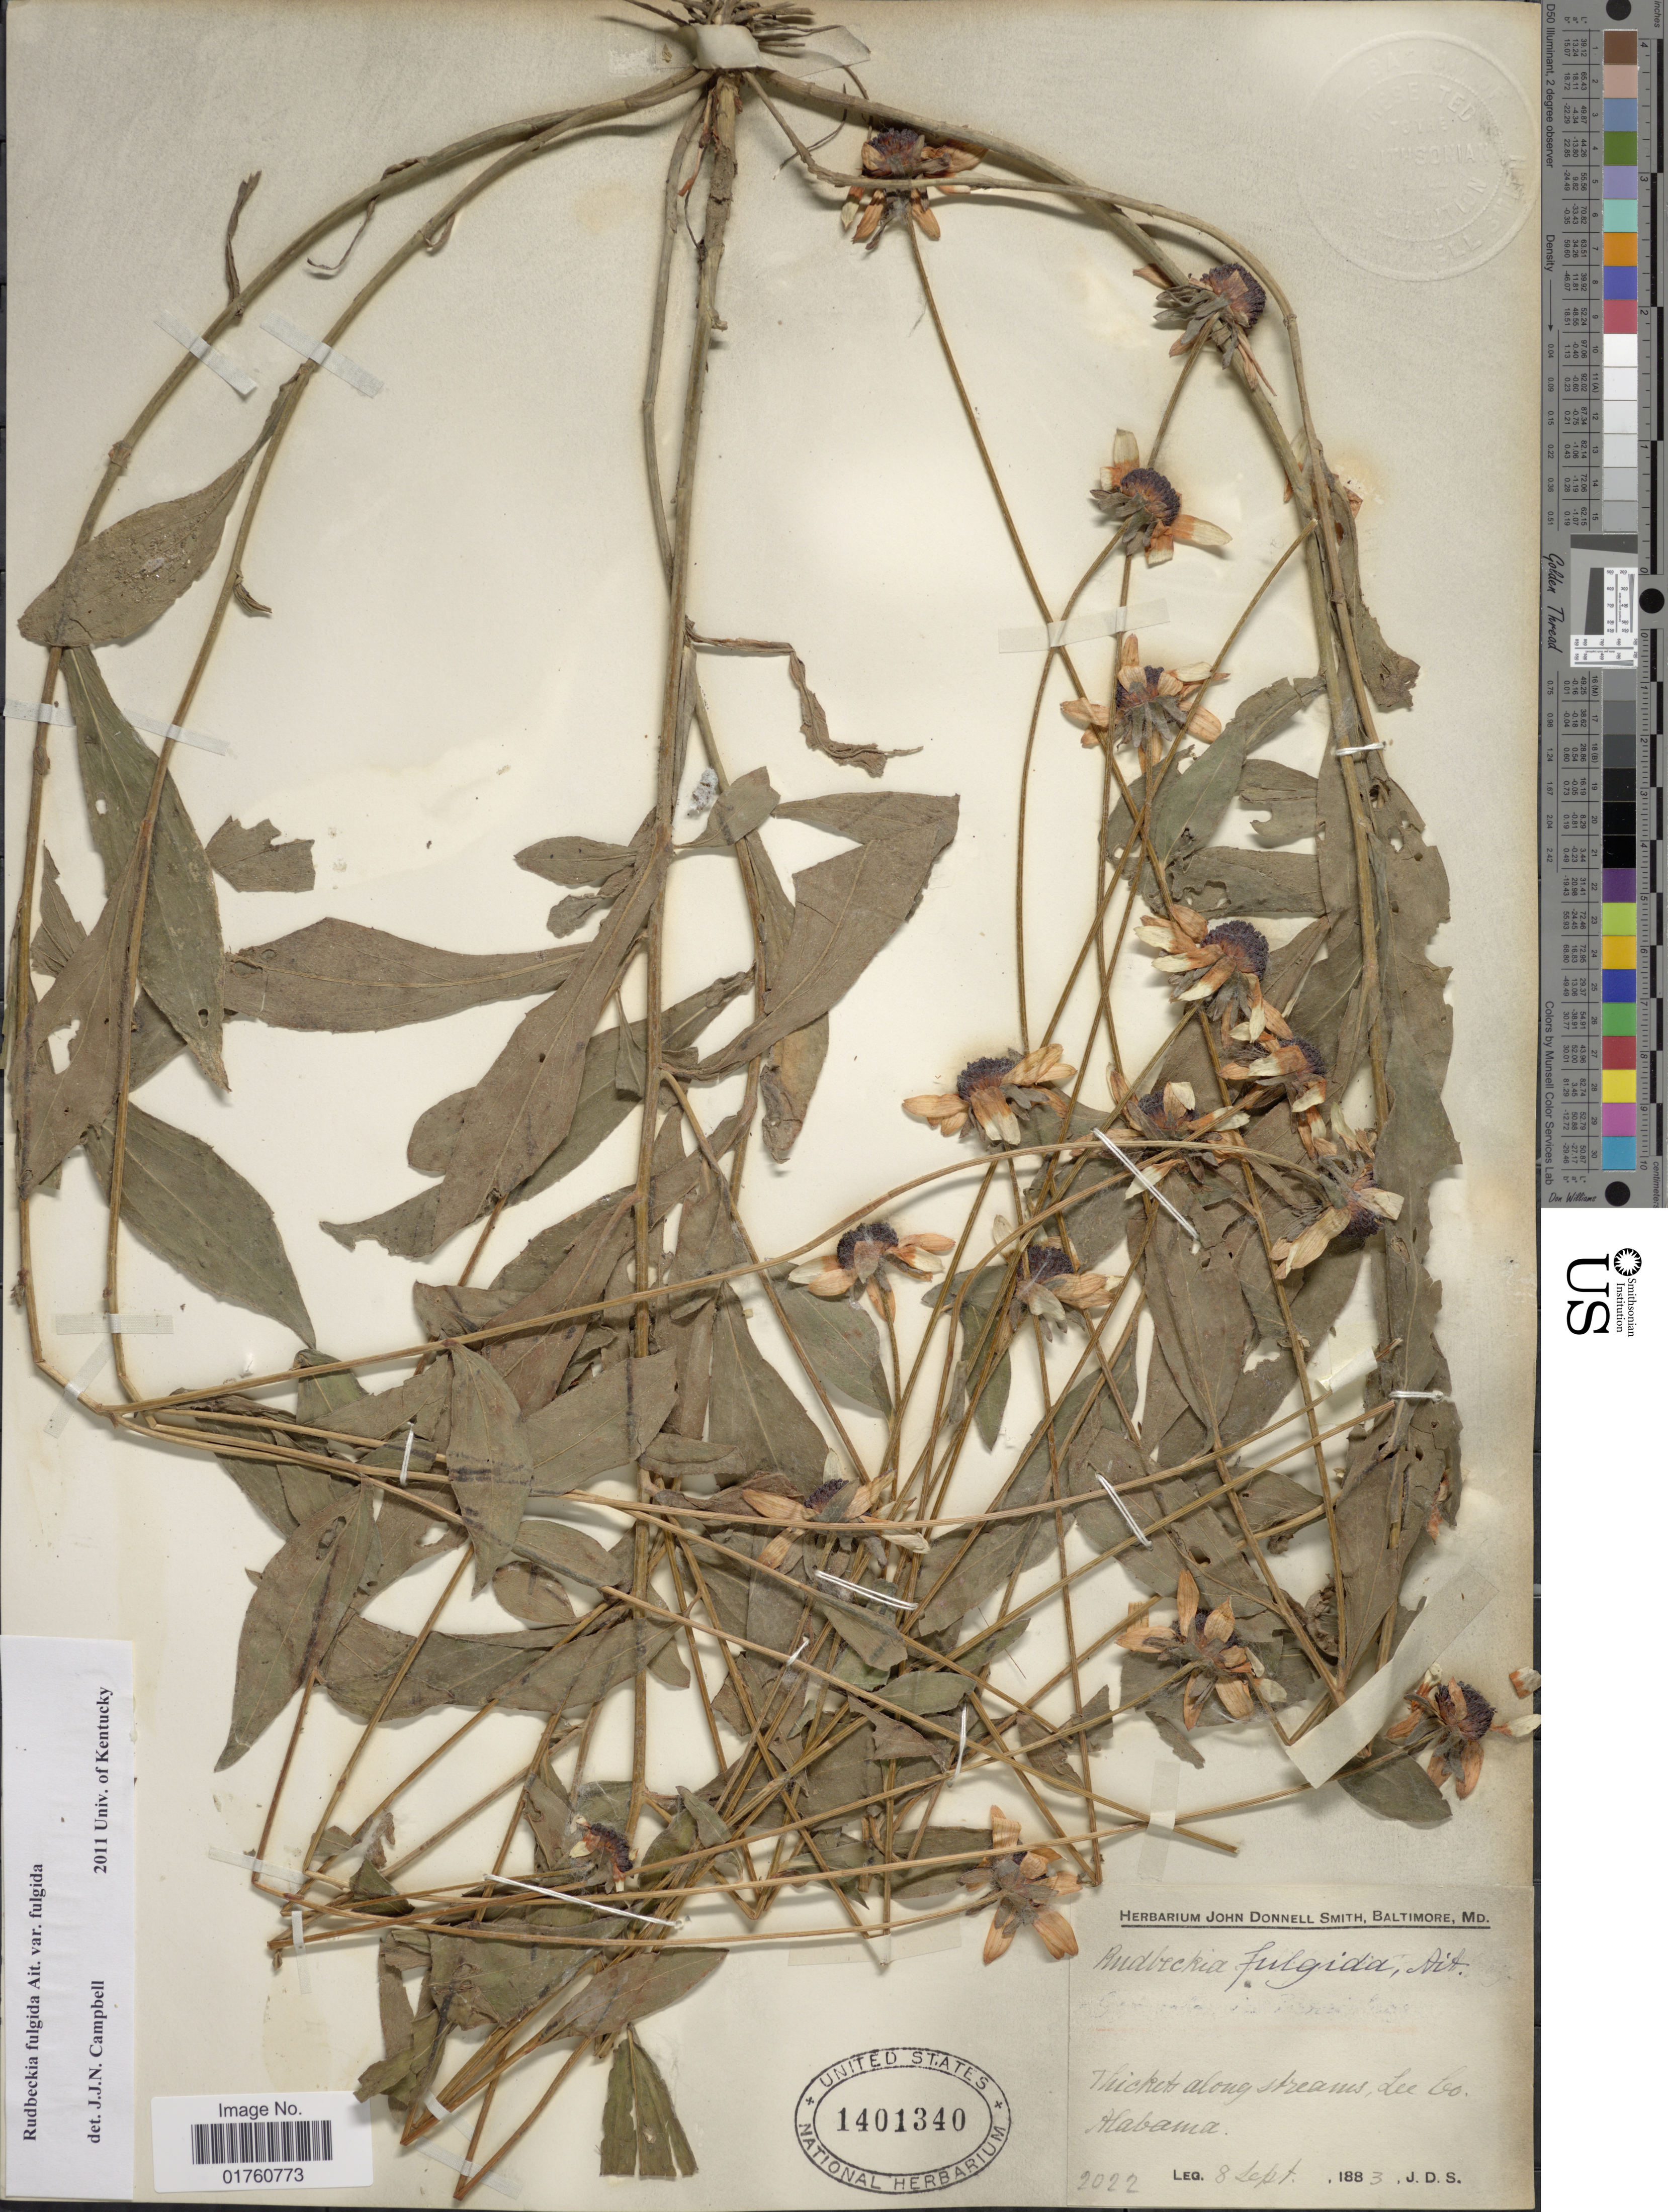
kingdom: Plantae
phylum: Tracheophyta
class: Magnoliopsida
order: Asterales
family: Asteraceae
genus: Rudbeckia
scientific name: Rudbeckia fulgida var. fulgida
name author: Aiton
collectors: J. Donnell Smith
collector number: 2022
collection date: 1883-09-08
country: United States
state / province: Alabama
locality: Thicket along streams, Lee Co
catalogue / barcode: US 1401340